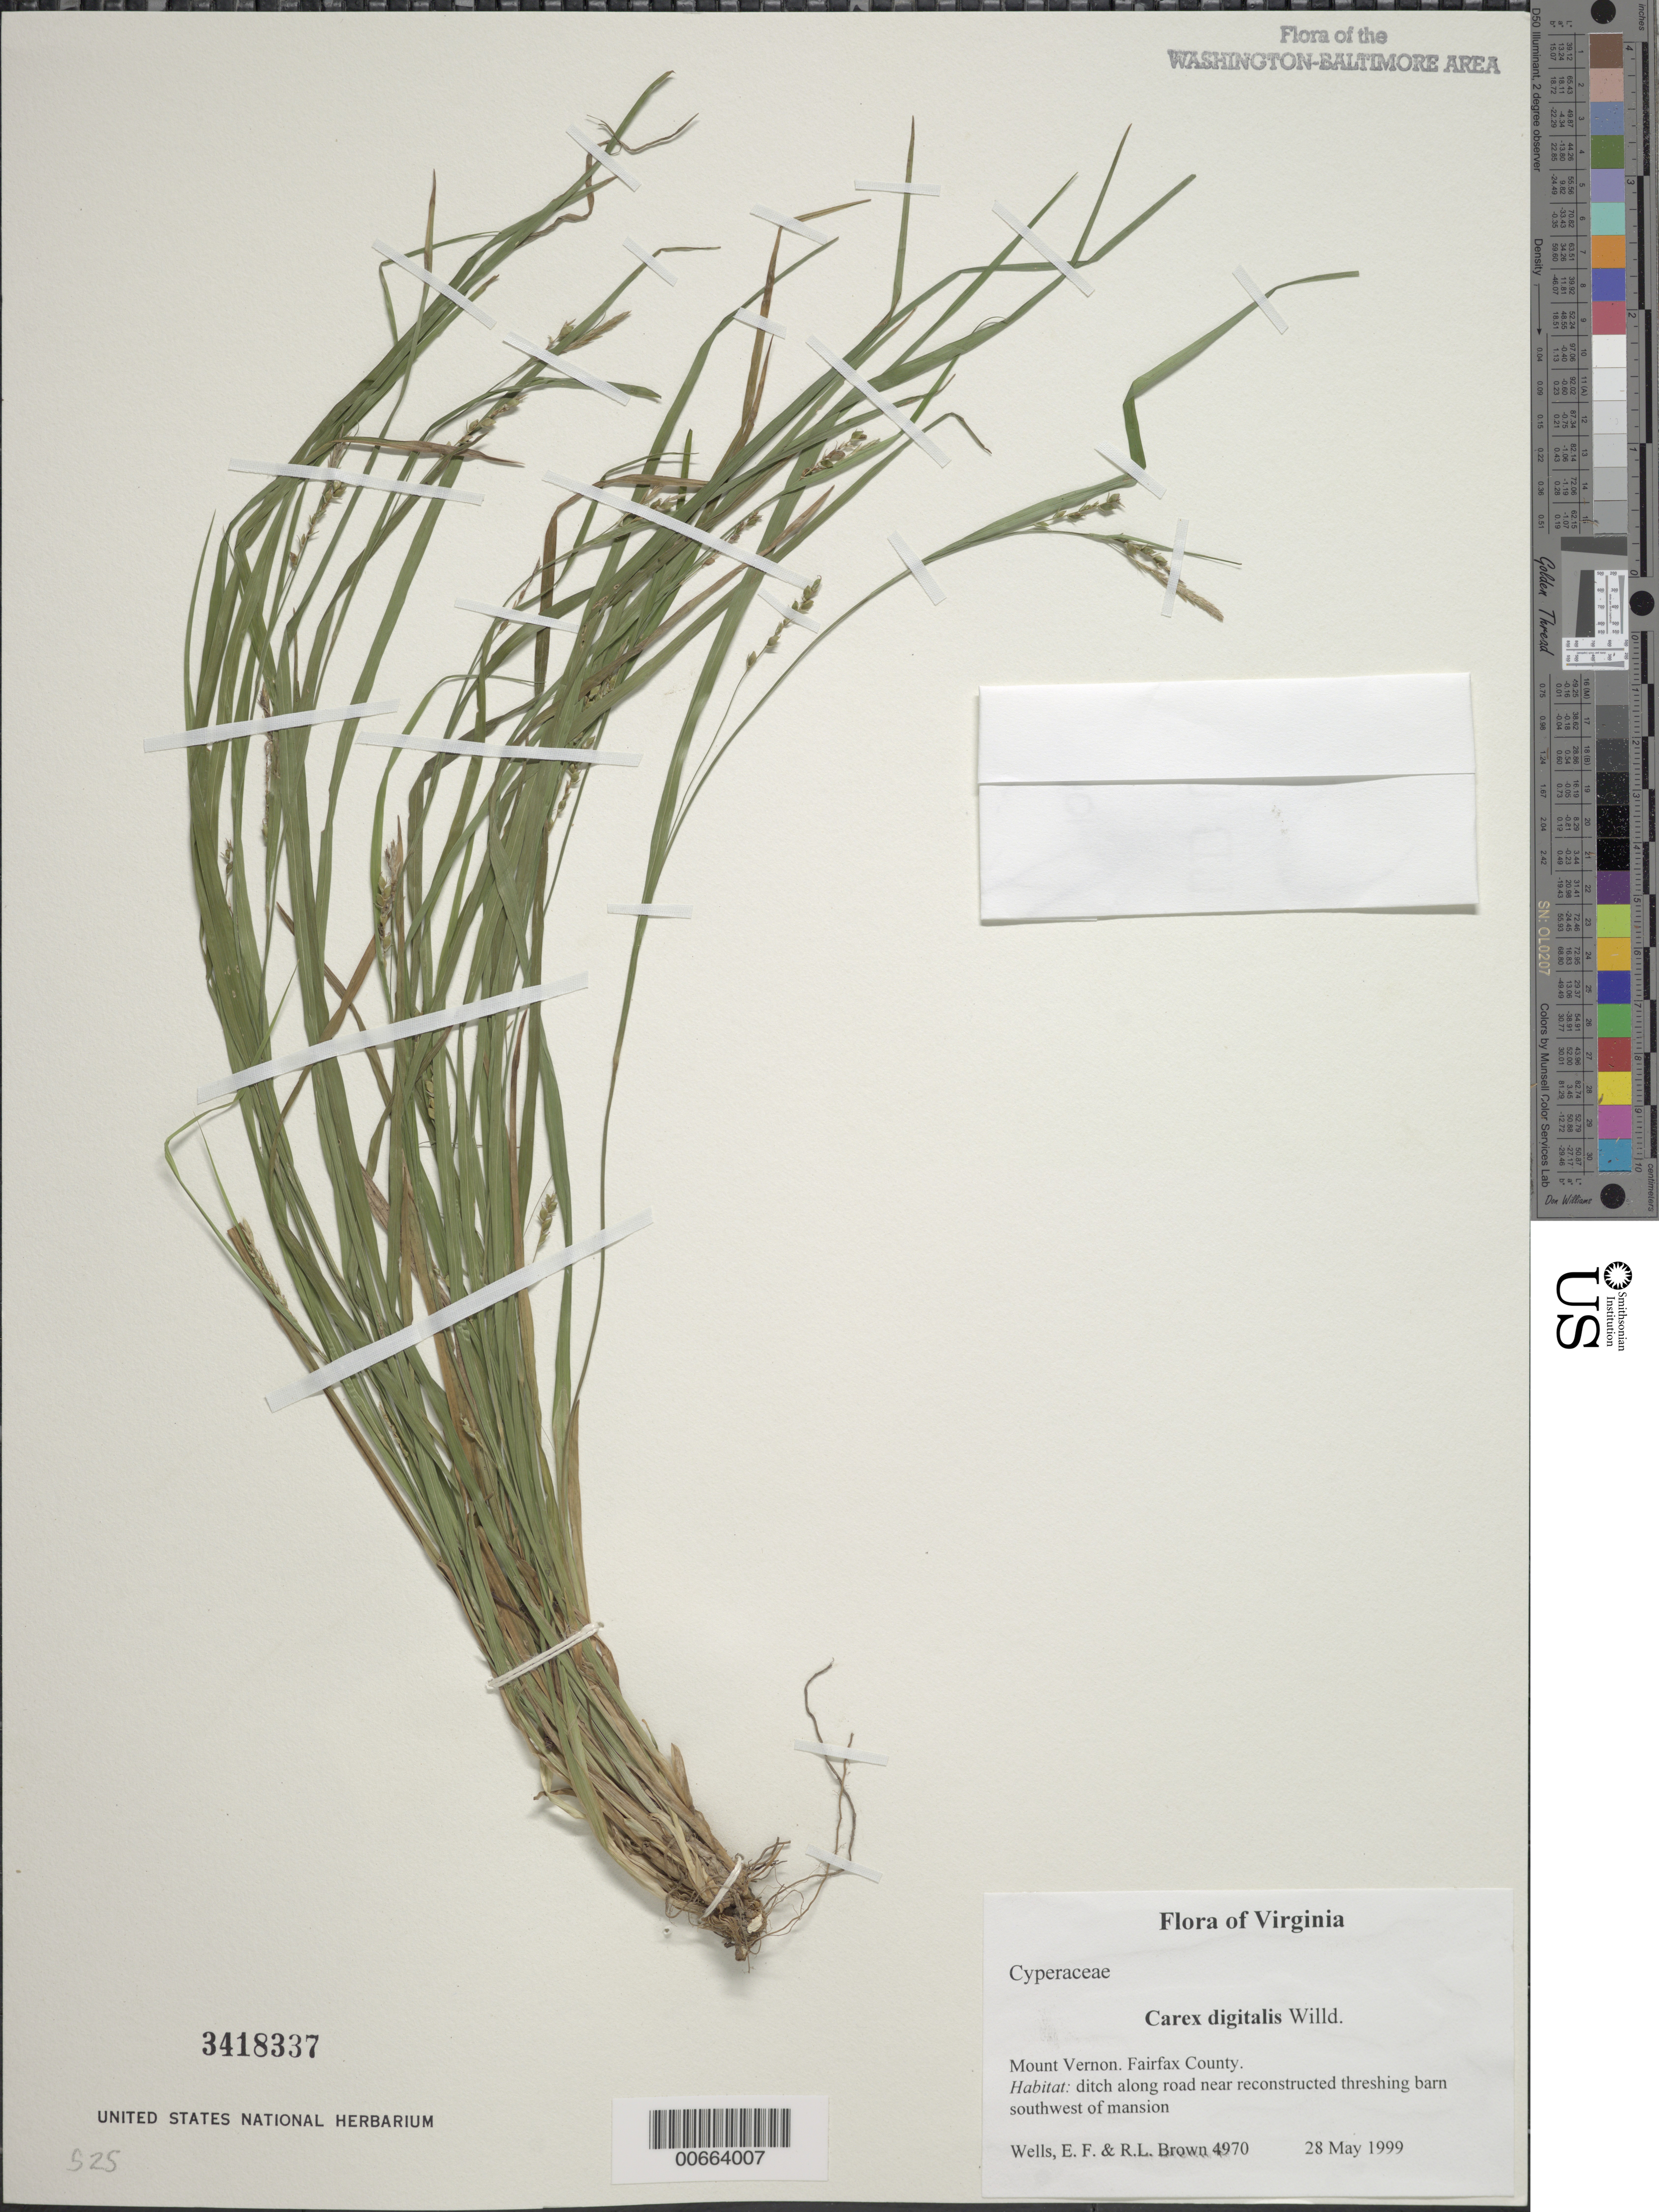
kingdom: Plantae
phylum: Tracheophyta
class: Liliopsida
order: Poales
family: Cyperaceae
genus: Carex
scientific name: Carex digitalis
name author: Willd.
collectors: E. F. Wells & R. L. Brown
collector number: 4970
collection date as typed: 28 May 1999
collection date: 1999-05-28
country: United States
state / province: Virginia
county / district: Fairfax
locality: Mount Vernon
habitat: ditch along road near reconstructed threshing barn southwest of mansion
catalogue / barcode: US 3418337